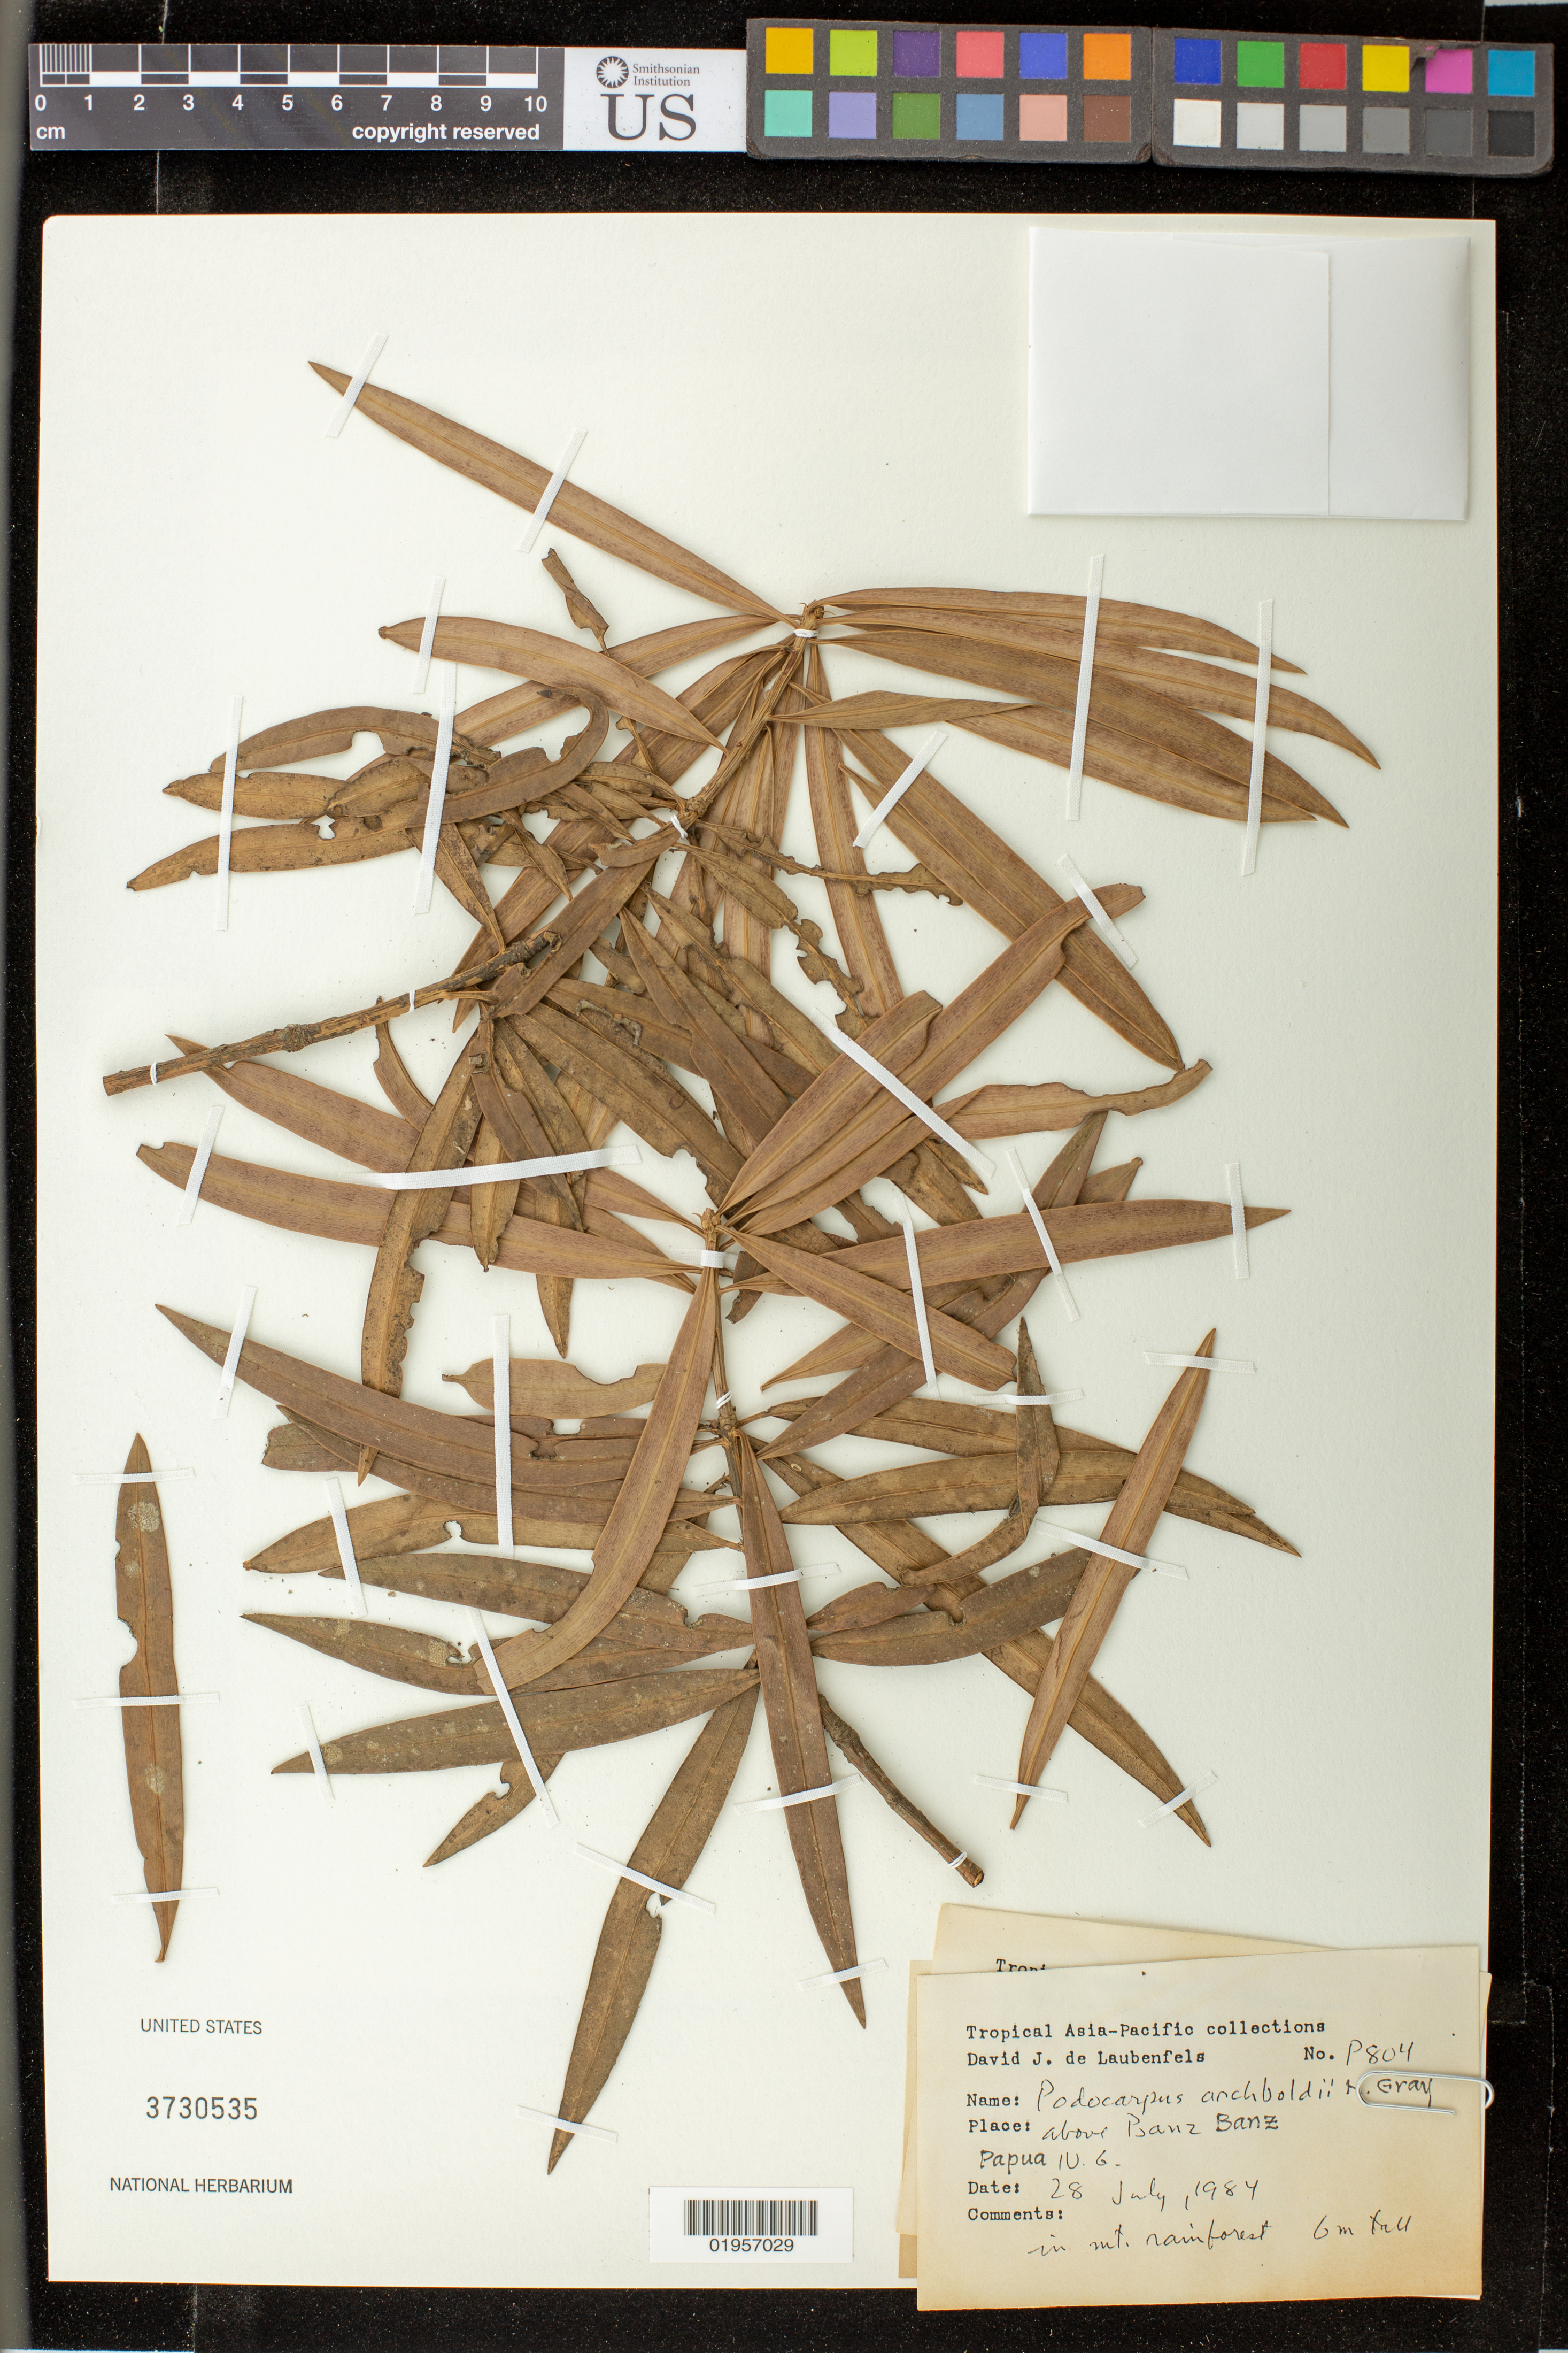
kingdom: Plantae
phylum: Tracheophyta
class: Pinopsida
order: Pinales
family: Podocarpaceae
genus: Podocarpus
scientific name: Podocarpus archboldii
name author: N.E. Gray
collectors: D. J. de Laubenfels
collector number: P804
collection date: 1984-07-28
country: Papua New Guinea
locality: Above Banz Banz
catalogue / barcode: US 3730535